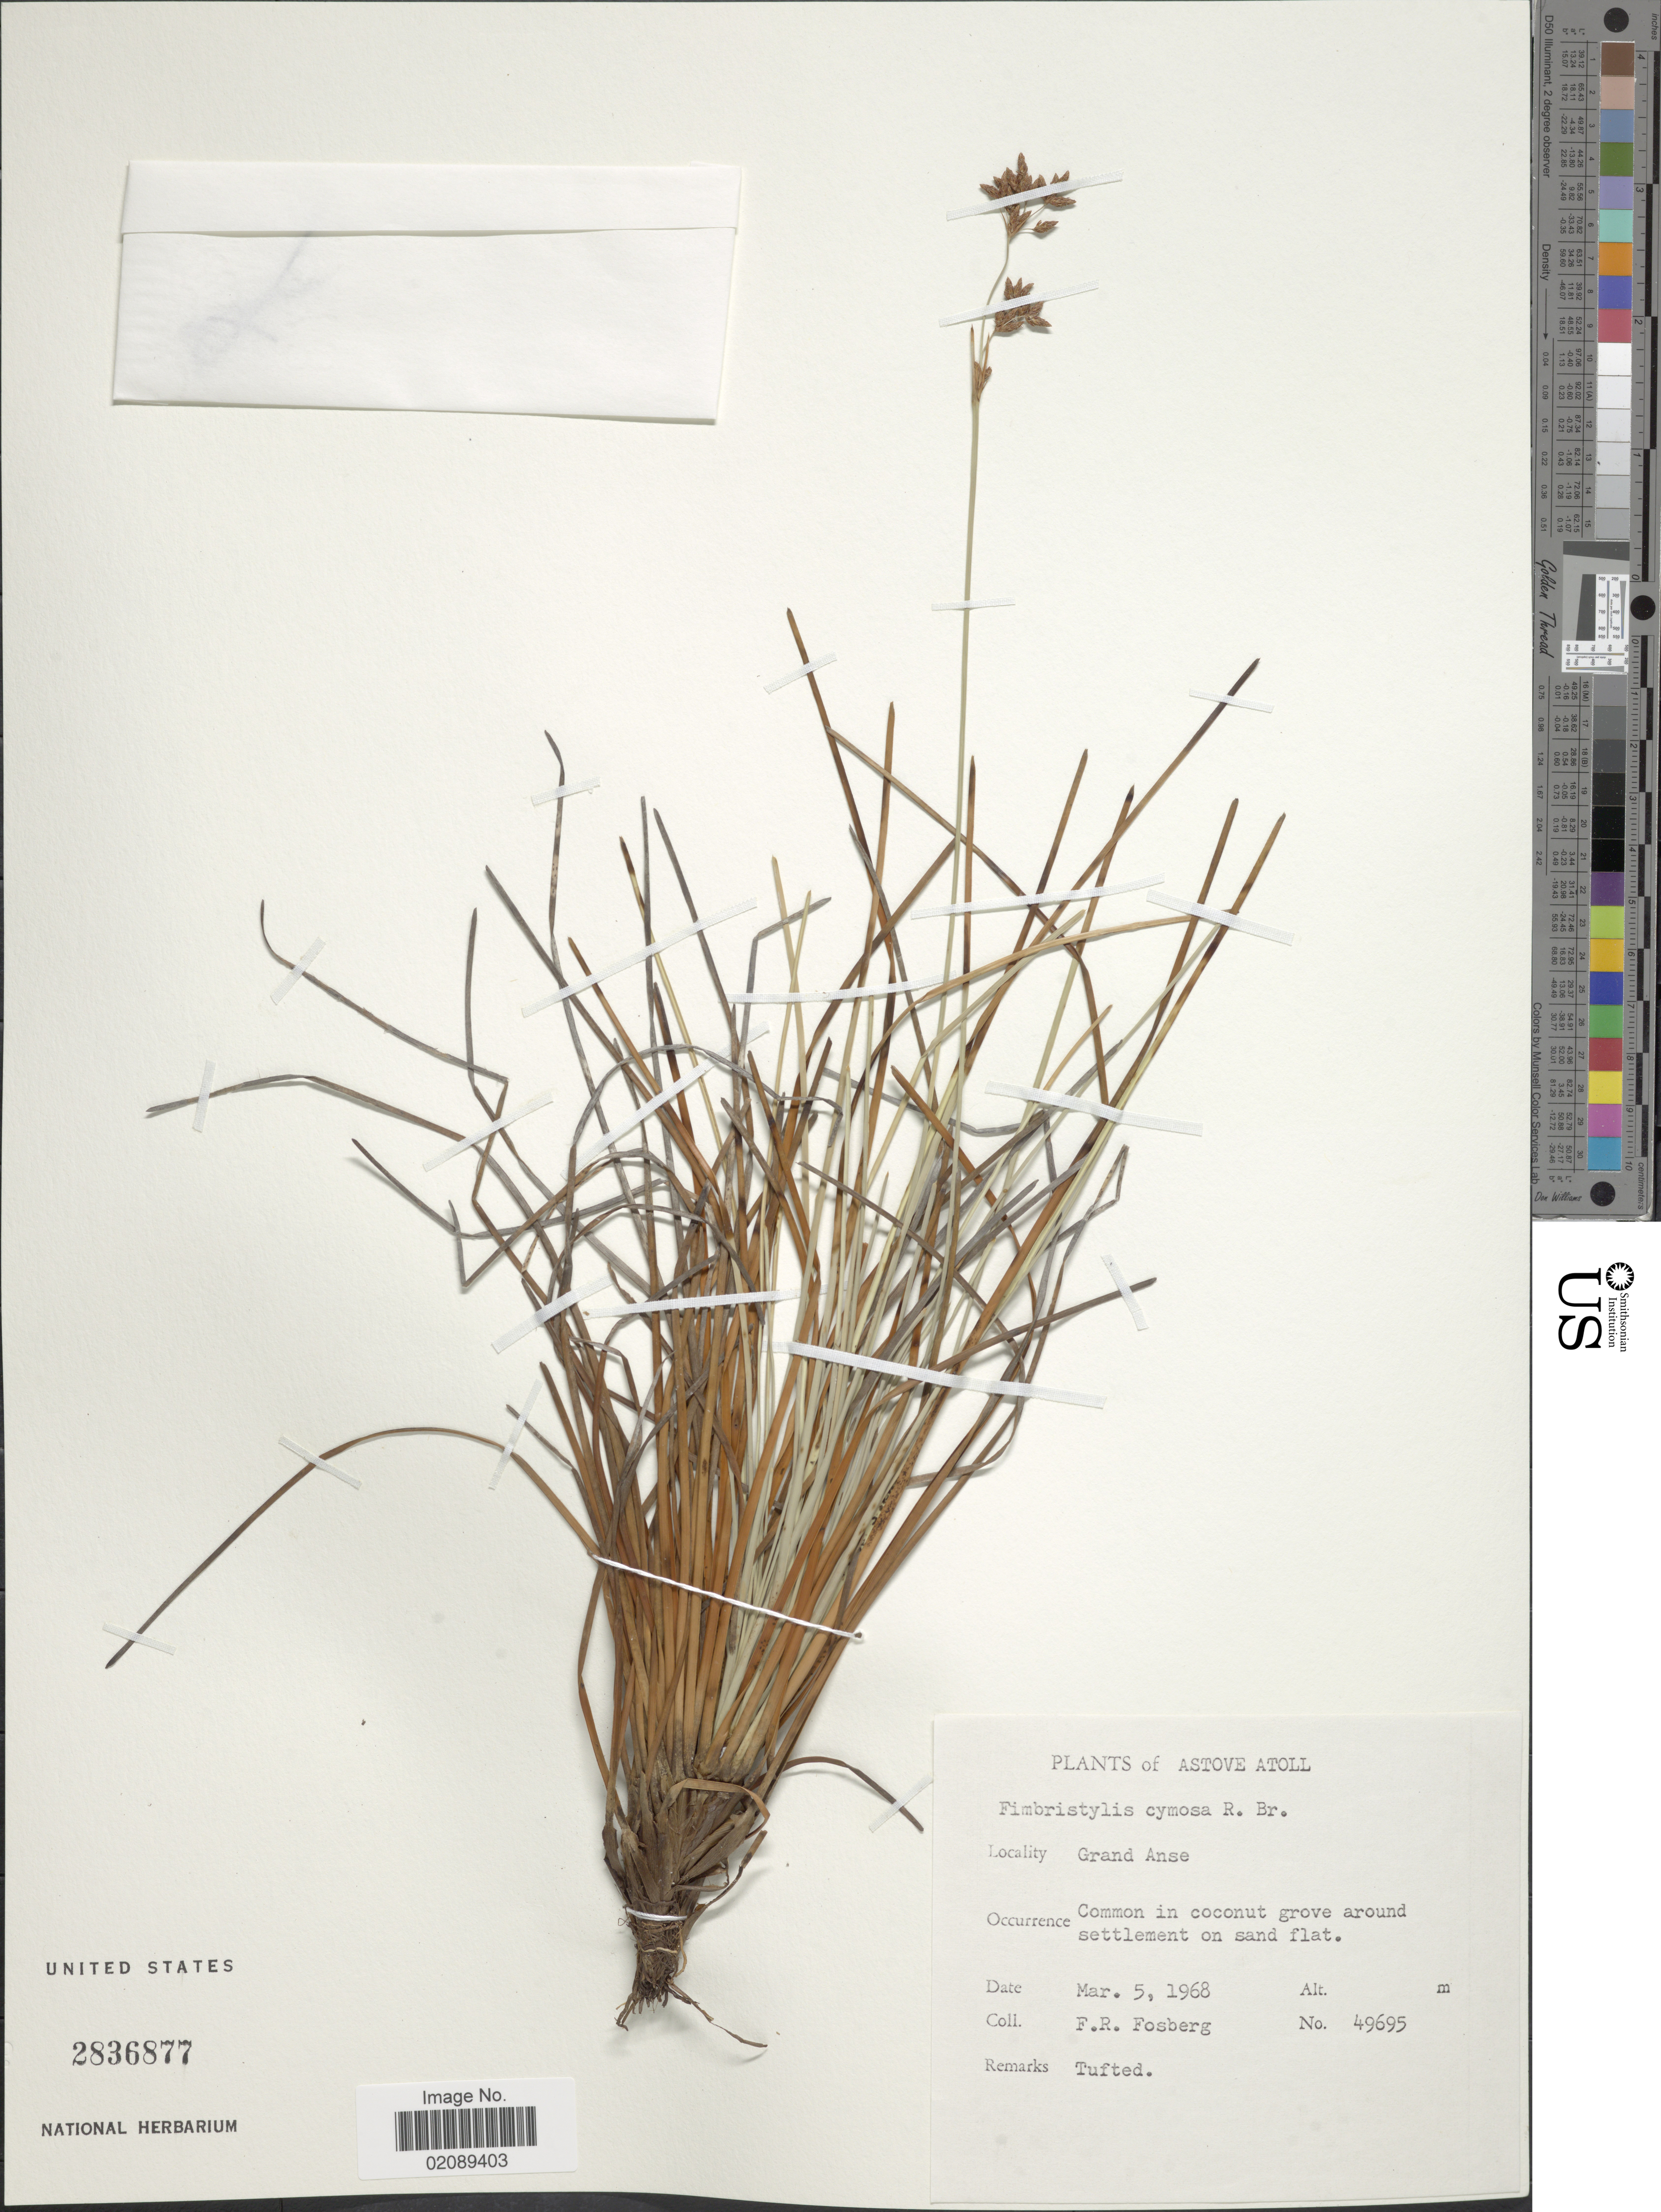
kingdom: Plantae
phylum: Tracheophyta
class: Liliopsida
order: Poales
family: Cyperaceae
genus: Fimbristylis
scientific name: Fimbristylis cymosa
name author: R. Br.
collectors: F. R. Fosberg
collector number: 49695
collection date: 1968-03-05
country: Seychelles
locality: Astove Atoll, Grand Anse, in coconut grove around settlement on sand flat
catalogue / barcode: US 2836877